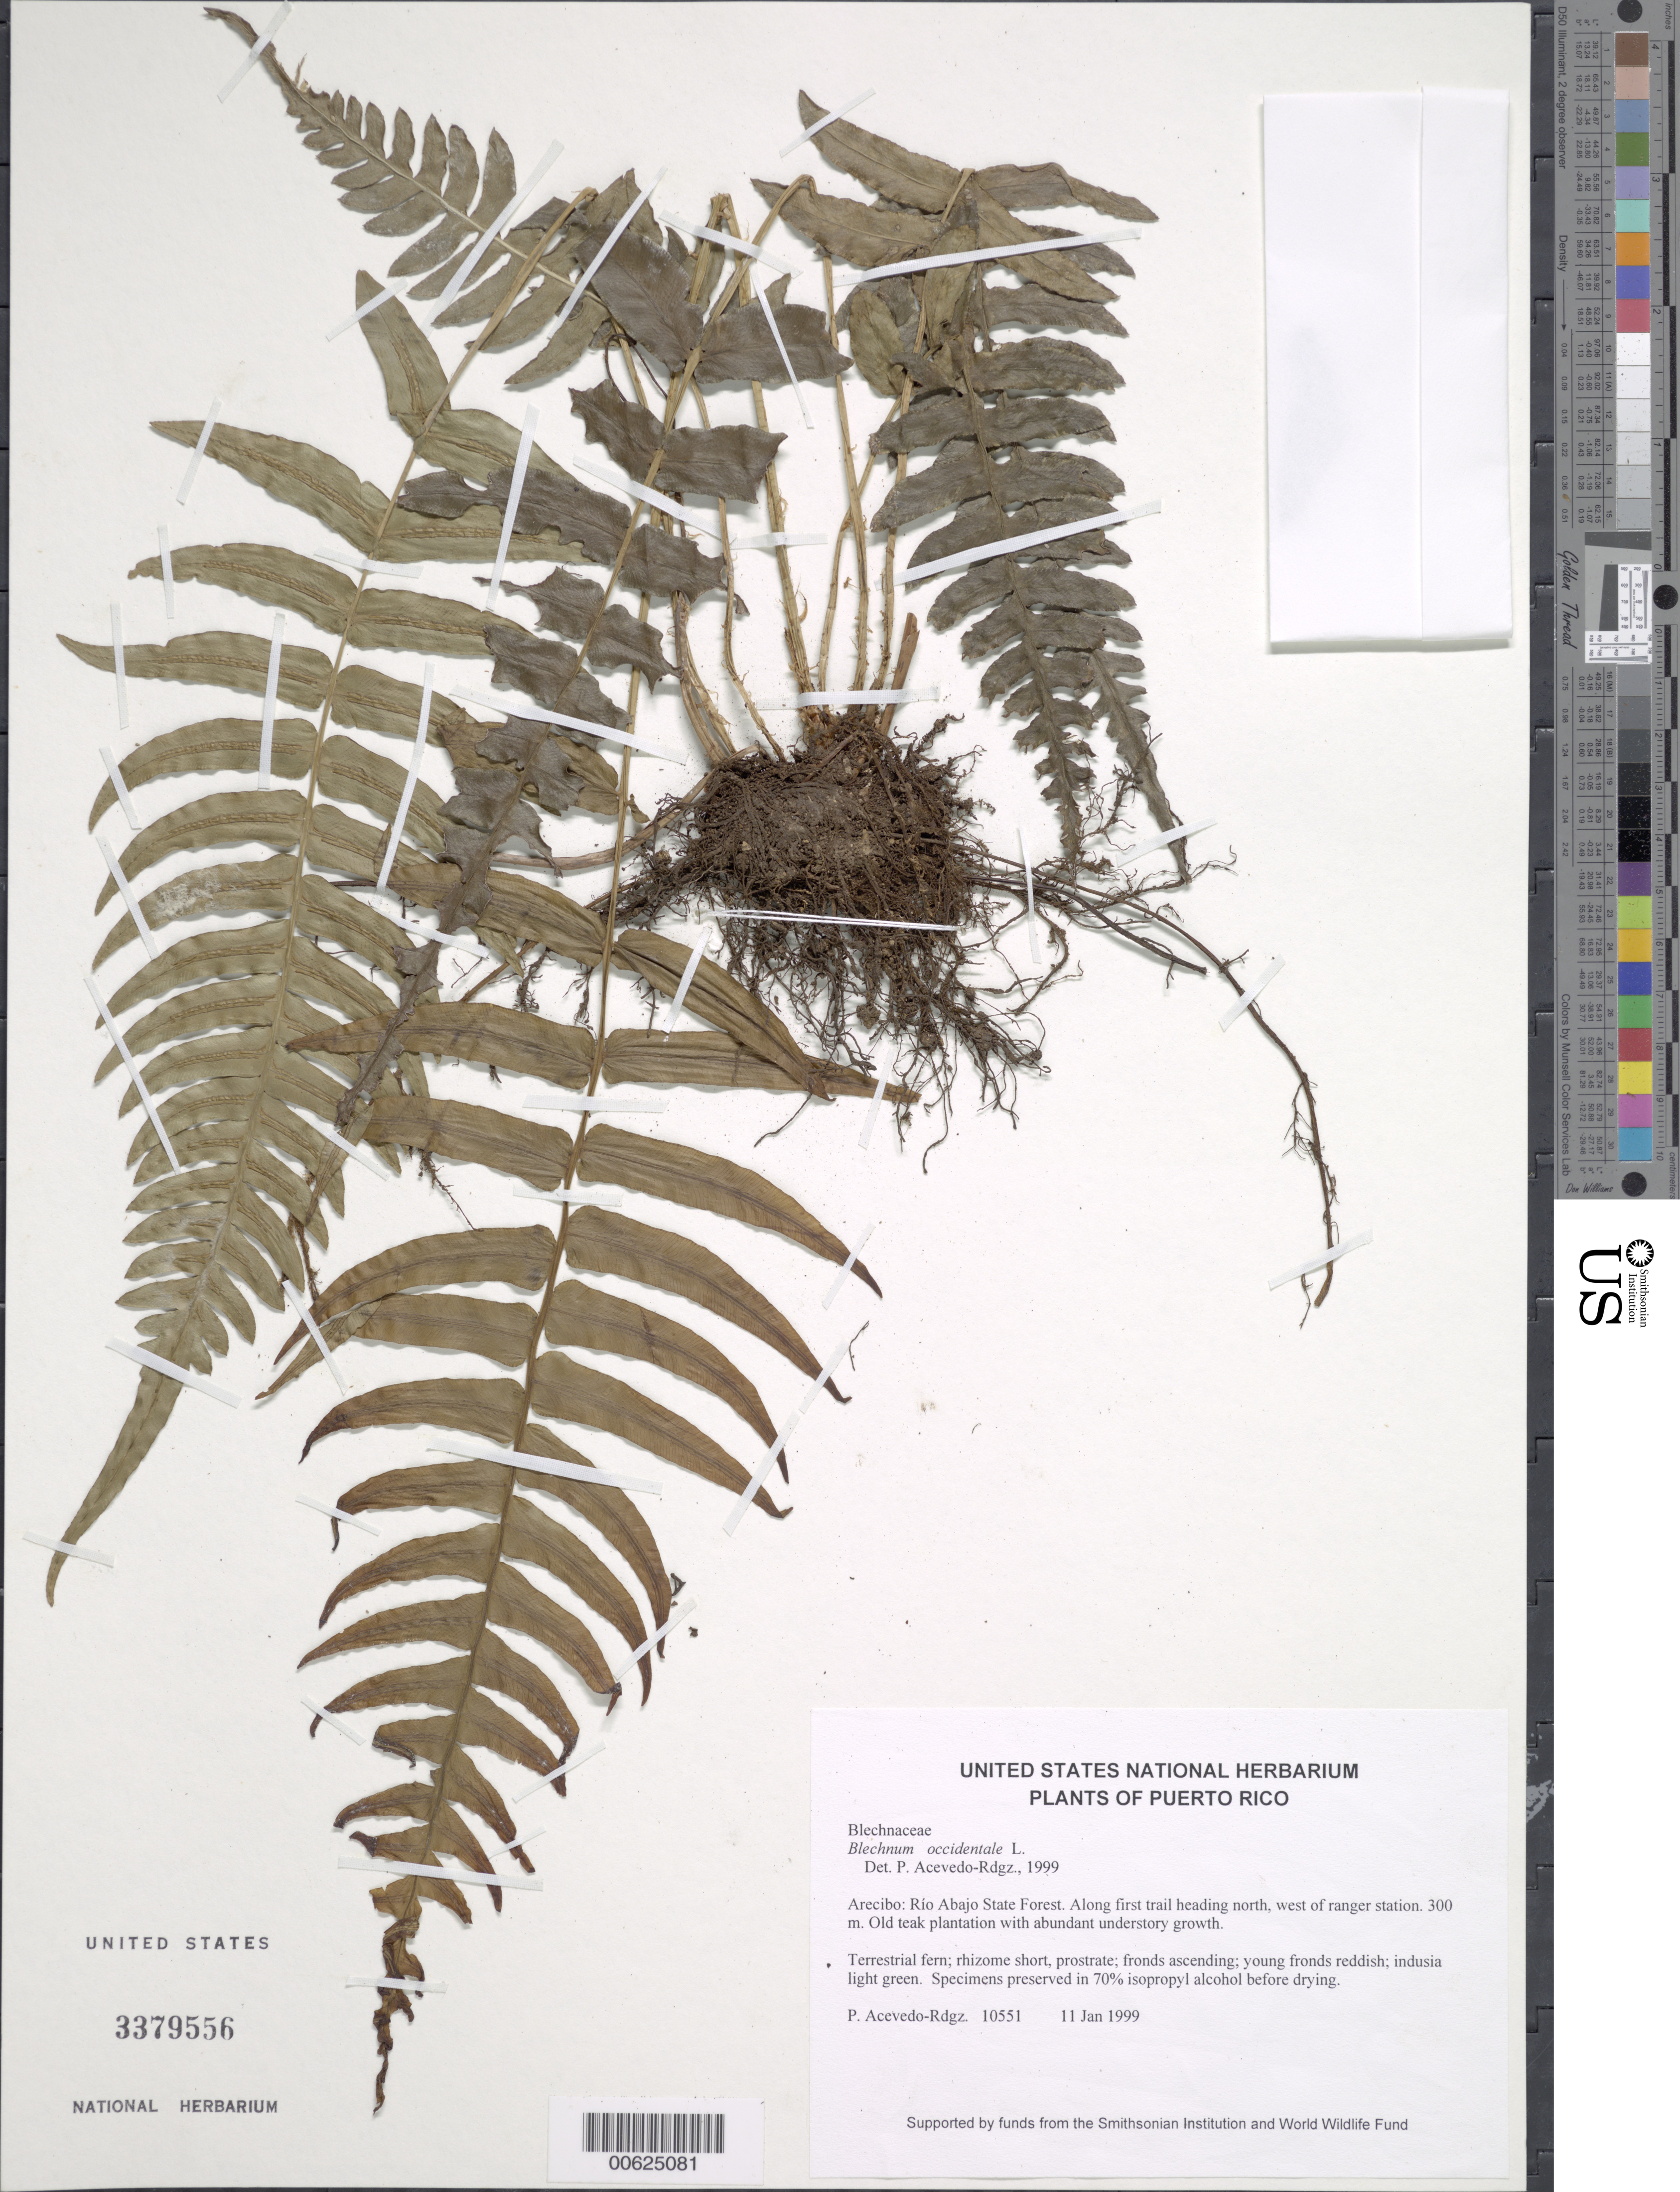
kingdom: Plantae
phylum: Tracheophyta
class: Polypodiopsida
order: Polypodiales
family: Blechnaceae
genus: Blechnum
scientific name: Blechnum occidentale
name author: L.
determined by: Acevedo-Rodríguez, P., (BOT), Smithsonian Institution - National Museum of Natural History (UNITED STATES)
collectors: P. Acevedo-Rodr.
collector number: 10551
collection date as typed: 11 Jan 1999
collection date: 1999-01-11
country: Puerto Rico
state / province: Arecibo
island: Puerto Rico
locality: Arecibo; Río Abajo State Forest. Along first trail heading north, west of ranger station.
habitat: Old teak plantation with abundant understory growth.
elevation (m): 300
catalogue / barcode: US 3379556